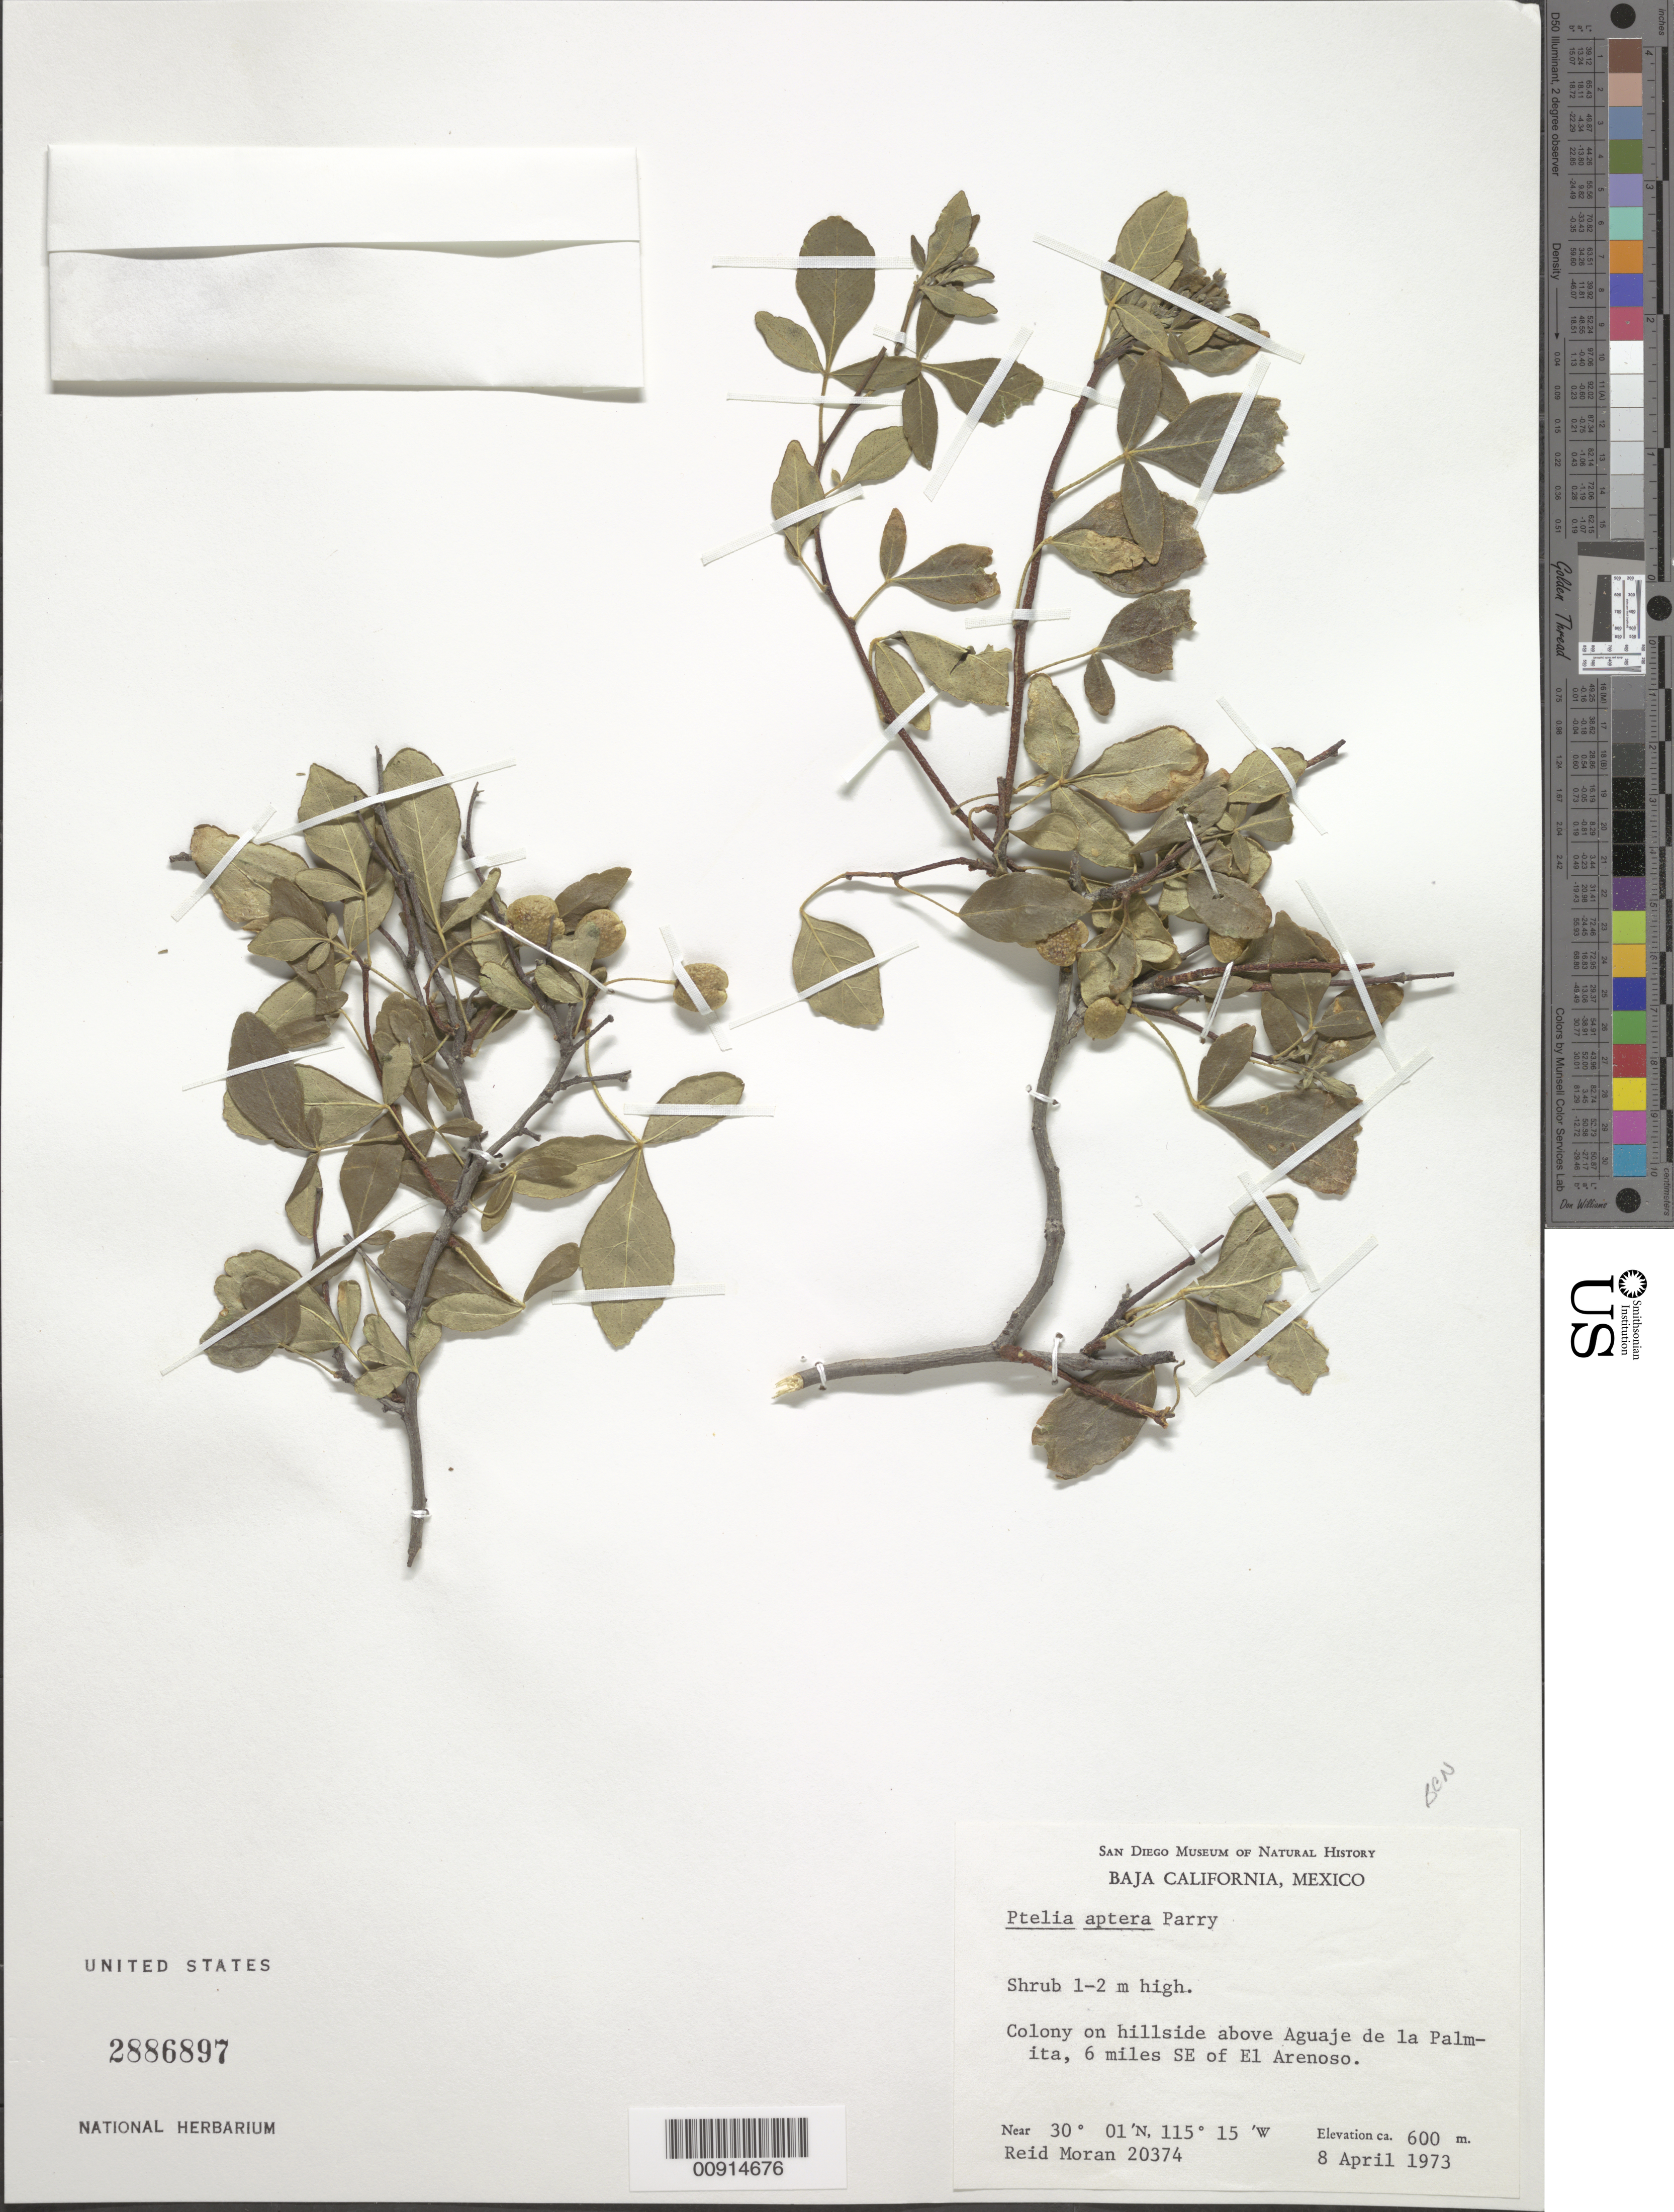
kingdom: Plantae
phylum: Tracheophyta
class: Magnoliopsida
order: Sapindales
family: Rutaceae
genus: Ptelea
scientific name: Ptelea aptera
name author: Parry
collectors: R. V. Moran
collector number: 20374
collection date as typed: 08 Apr 1973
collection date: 1973-04-08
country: Mexico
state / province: Baja California Norte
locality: Colony on hillside above Aguaje de la Palmita, 6 miles SE of El Arenoso.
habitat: On hillside.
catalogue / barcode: US 2886897